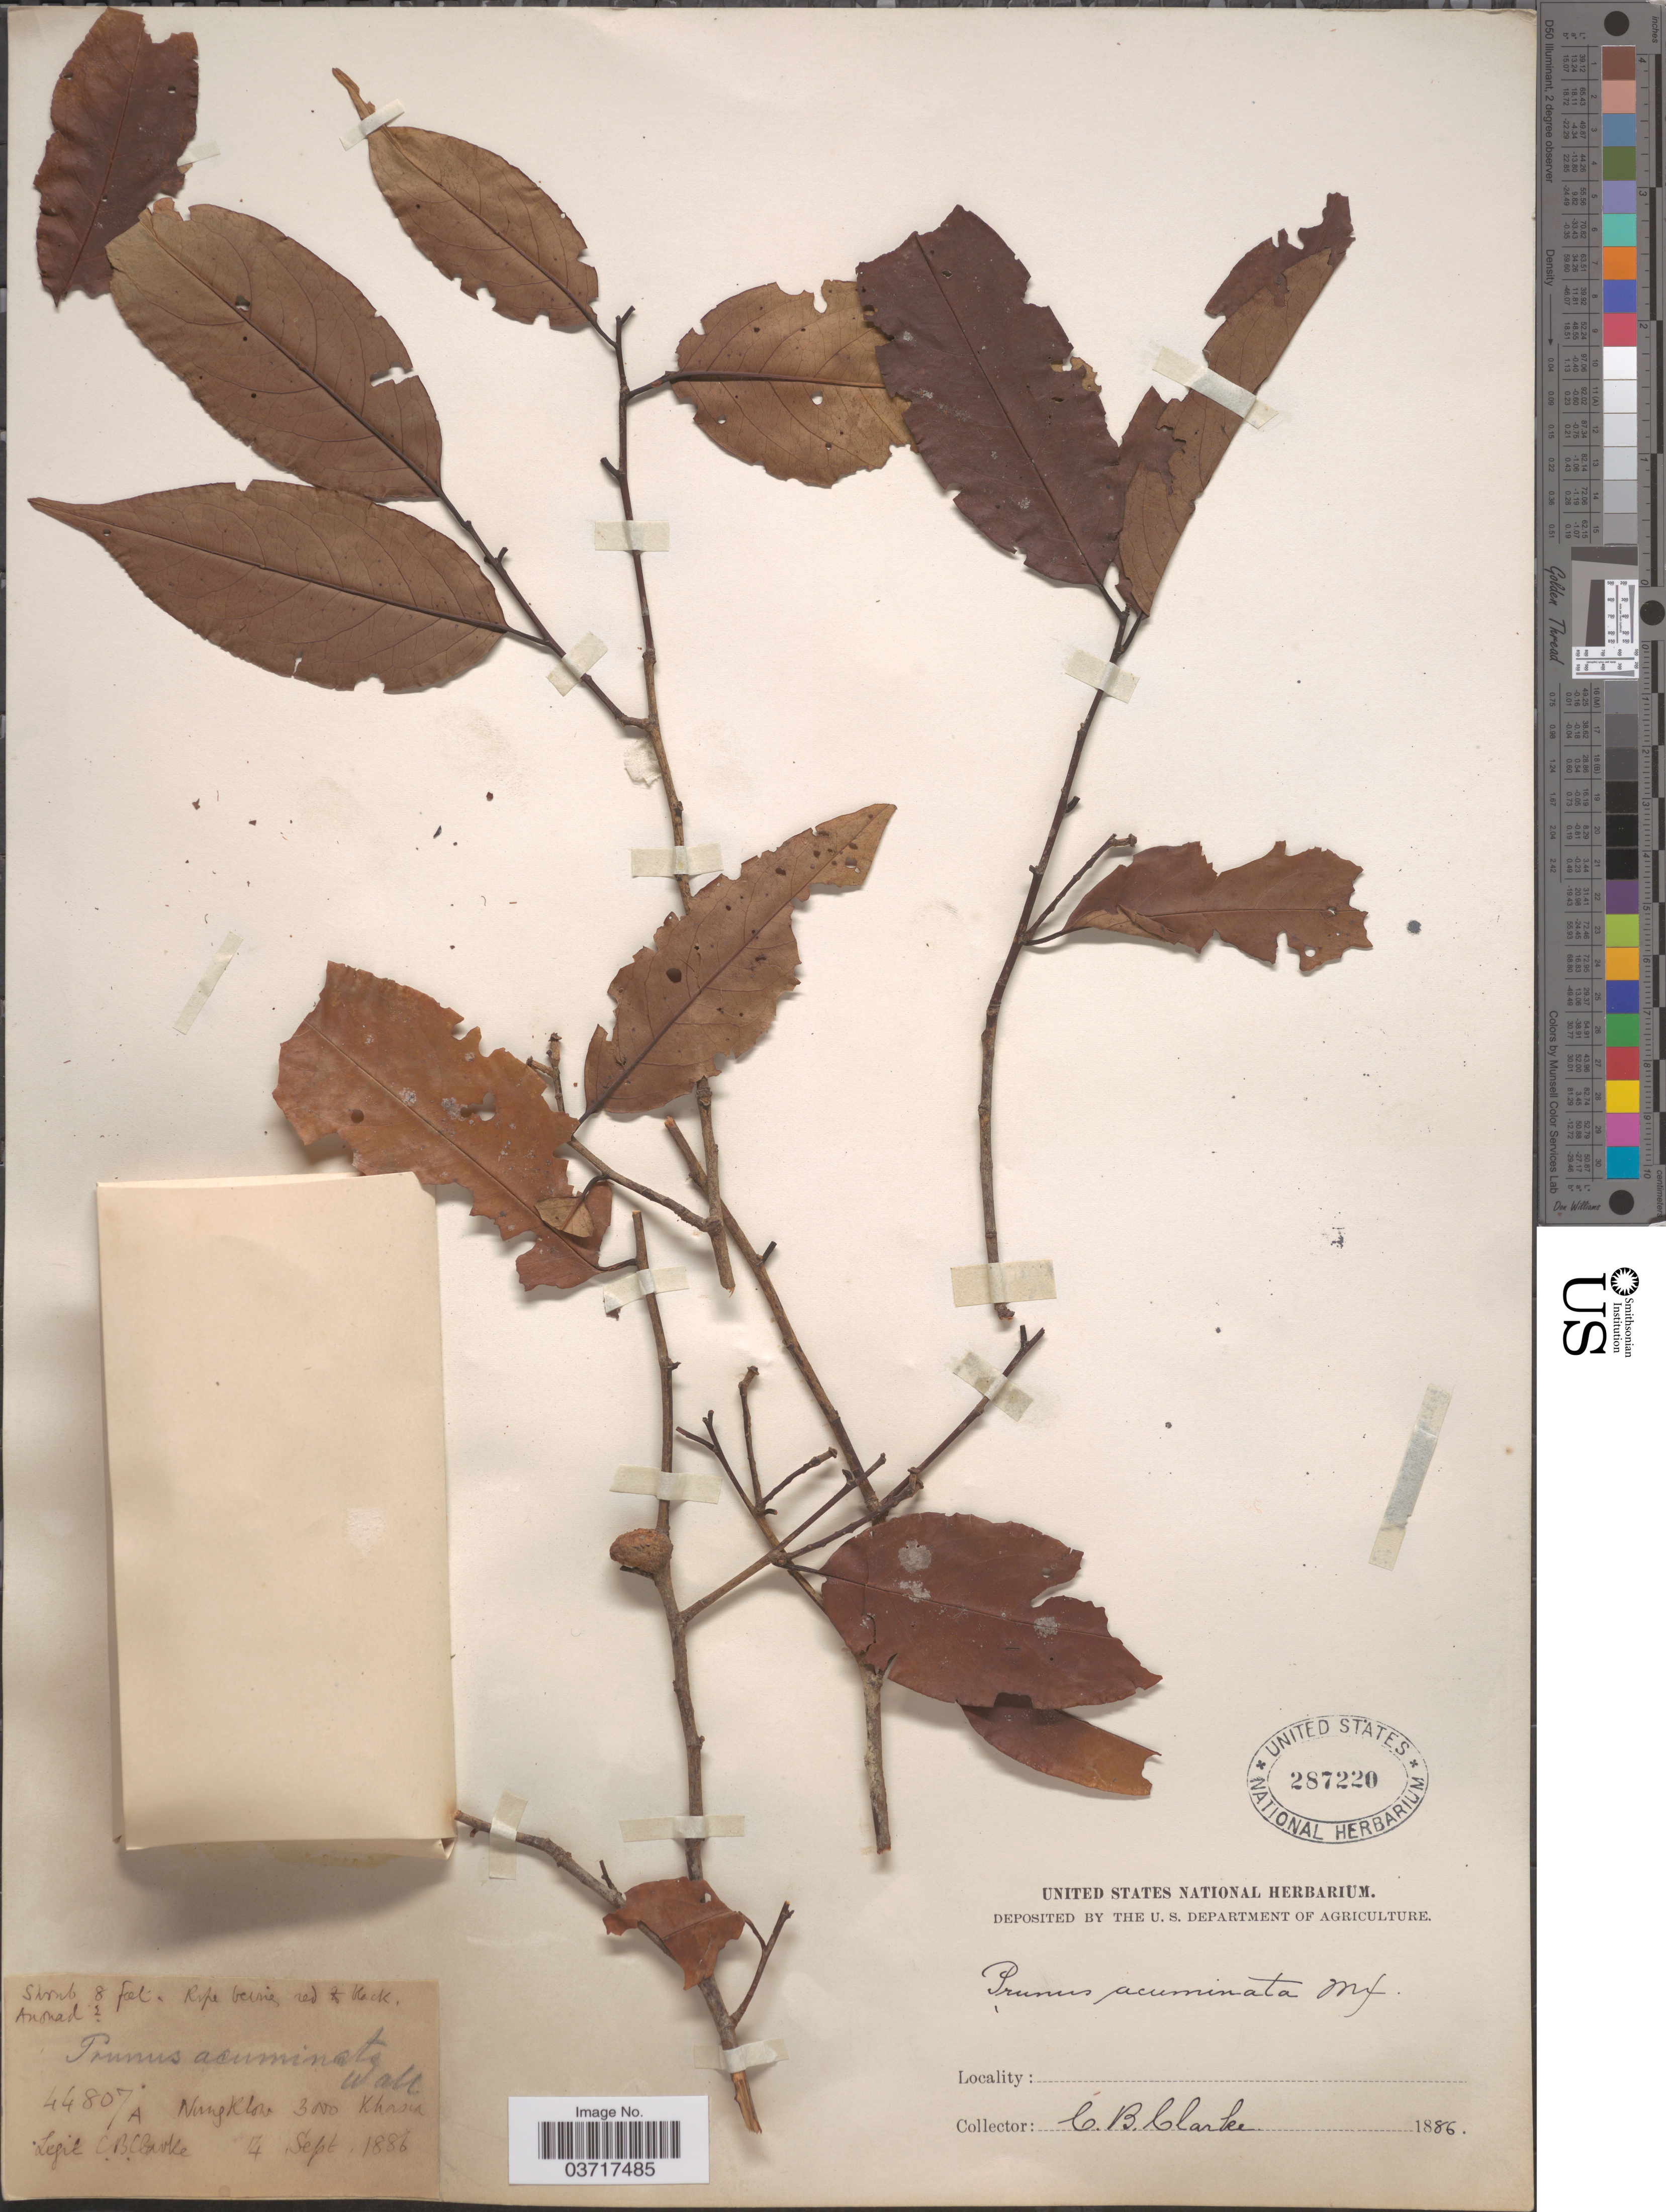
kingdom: Plantae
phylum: Tracheophyta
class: Magnoliopsida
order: Rosales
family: Rosaceae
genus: Prunus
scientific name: Prunus acuminata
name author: Michx.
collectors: C. B. Clarke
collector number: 44807A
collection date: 1886-09-14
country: India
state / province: Meghalaya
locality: Nongkhlaw, Khasia.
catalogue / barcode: US 287220